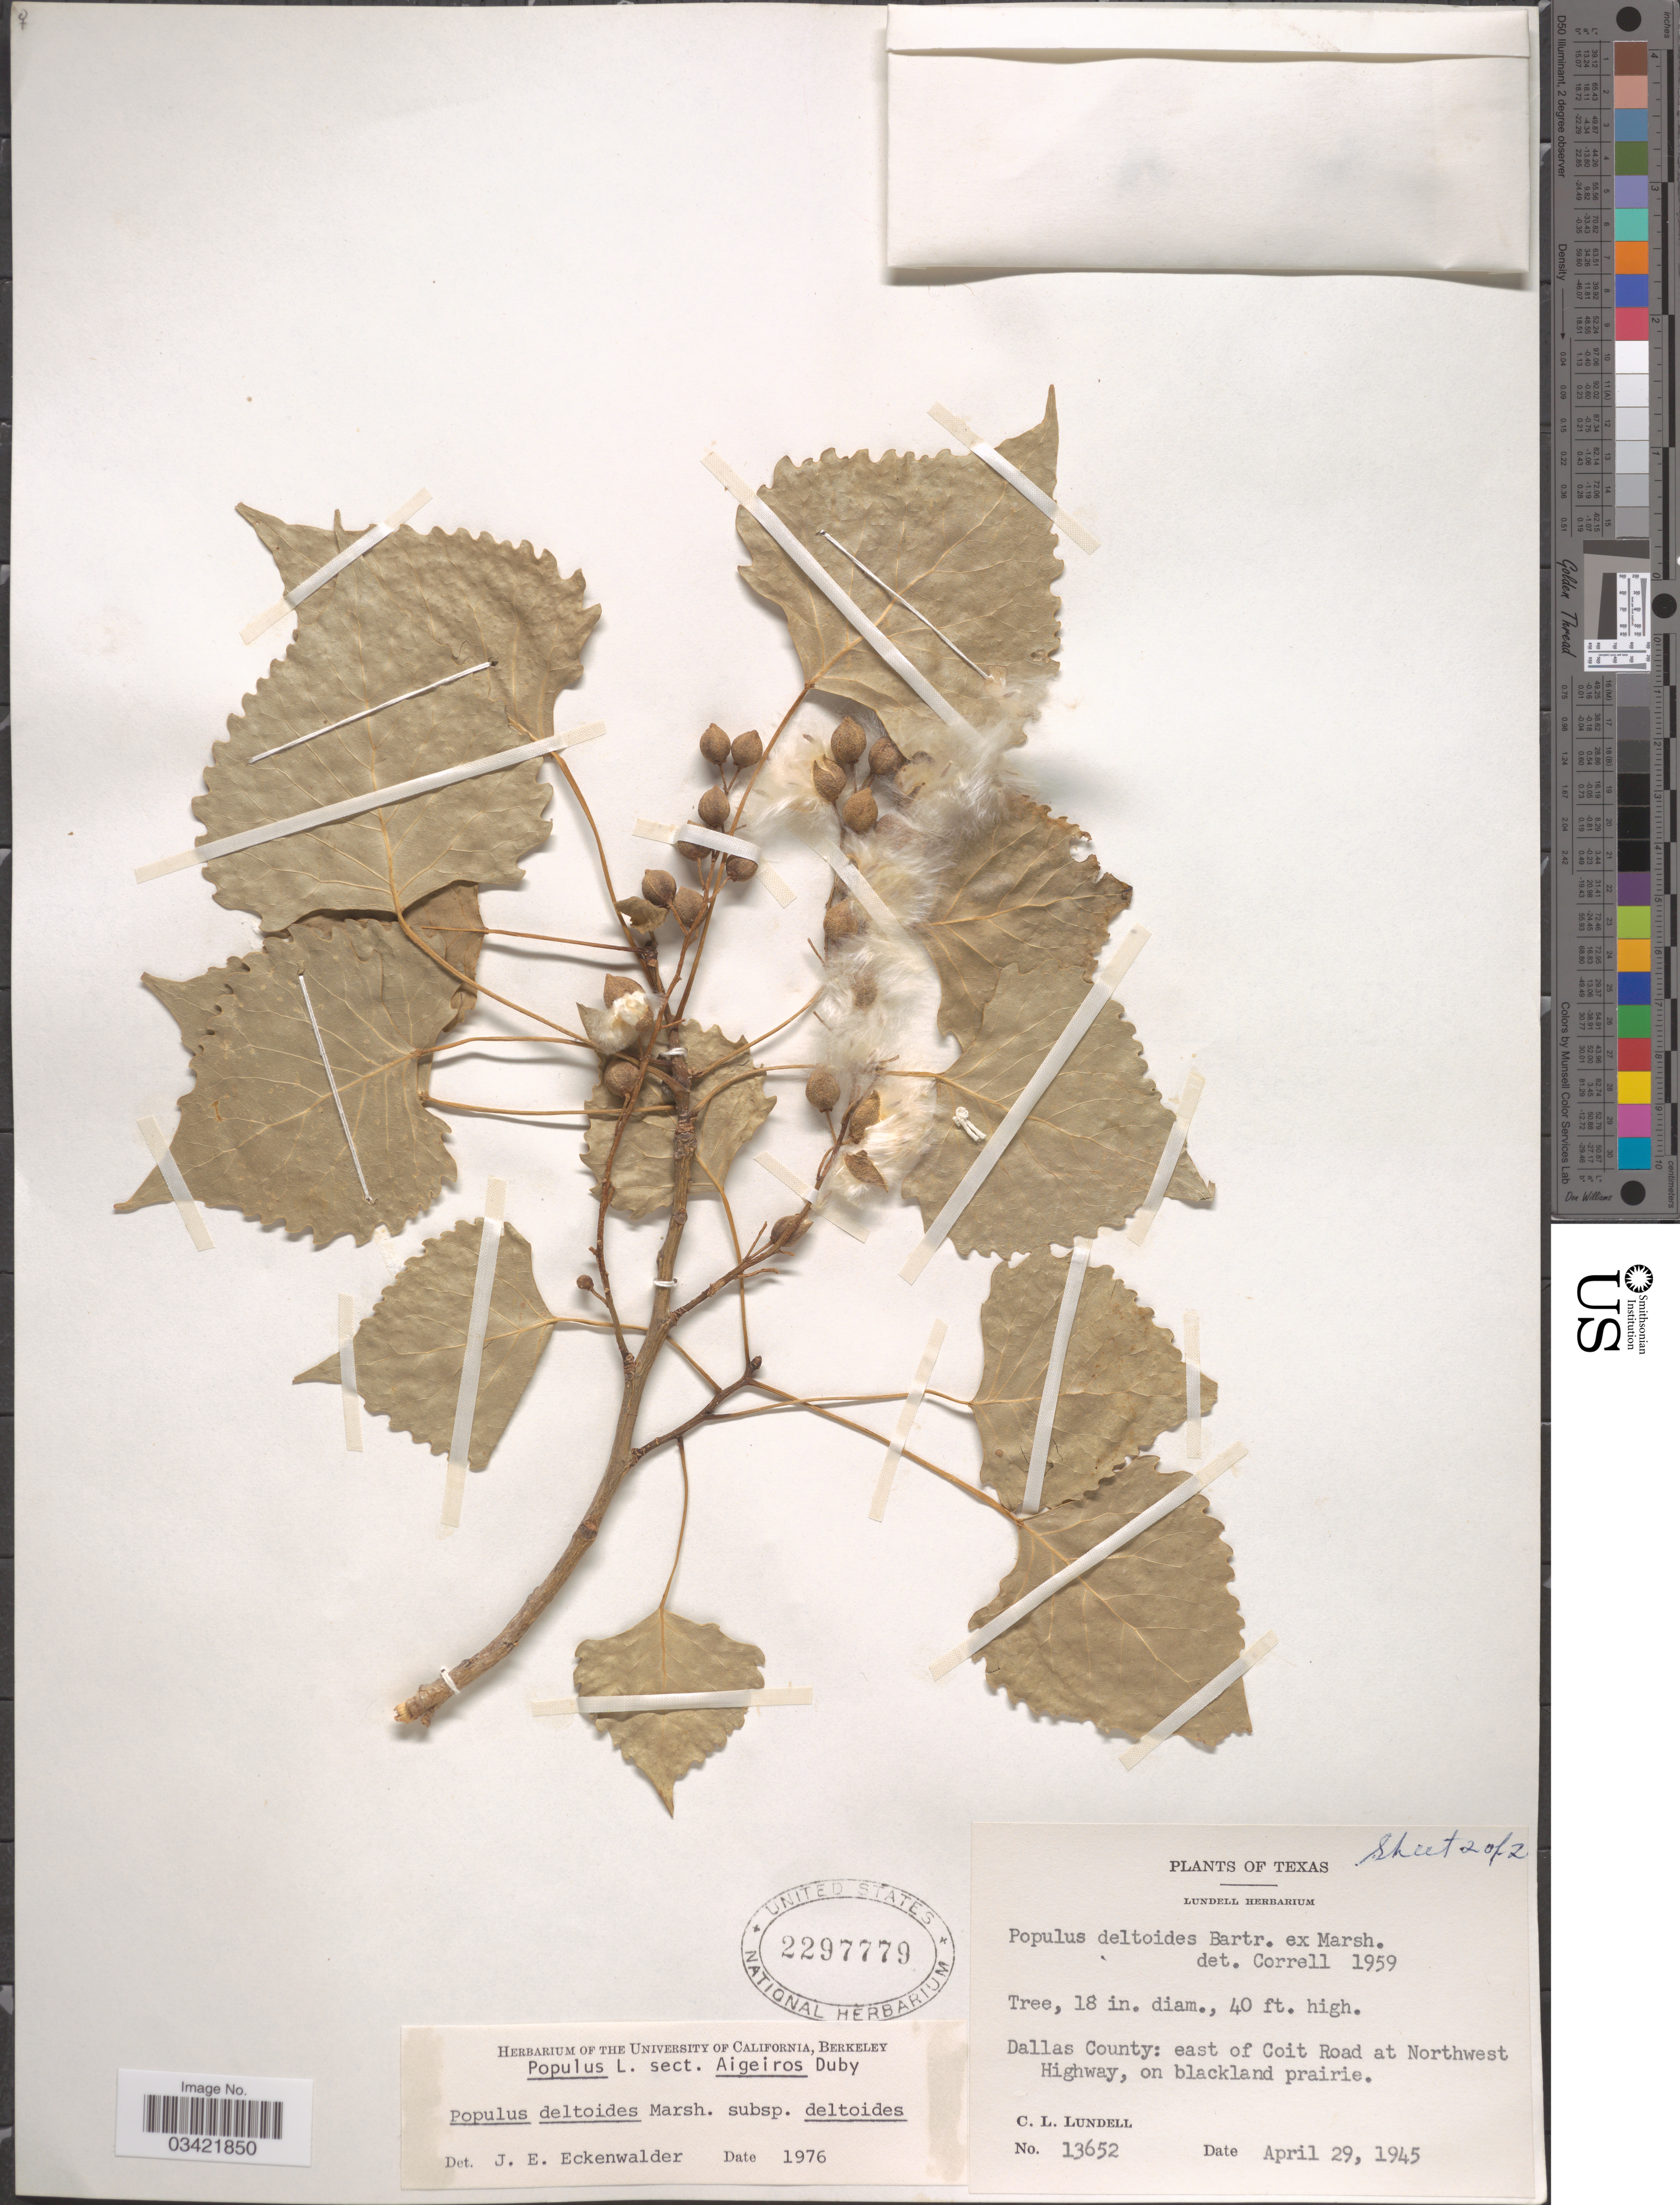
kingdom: Plantae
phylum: Tracheophyta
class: Magnoliopsida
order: Malpighiales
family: Salicaceae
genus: Populus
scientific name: Populus deltoides subsp. deltoides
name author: W. Bartram ex Marshall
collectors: C. L. Lundell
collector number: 13652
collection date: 1945-04-29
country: United States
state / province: Texas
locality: Dallas County: east of Coit Road at Northwest Highway, on blackland prairie.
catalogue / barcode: US 2297779